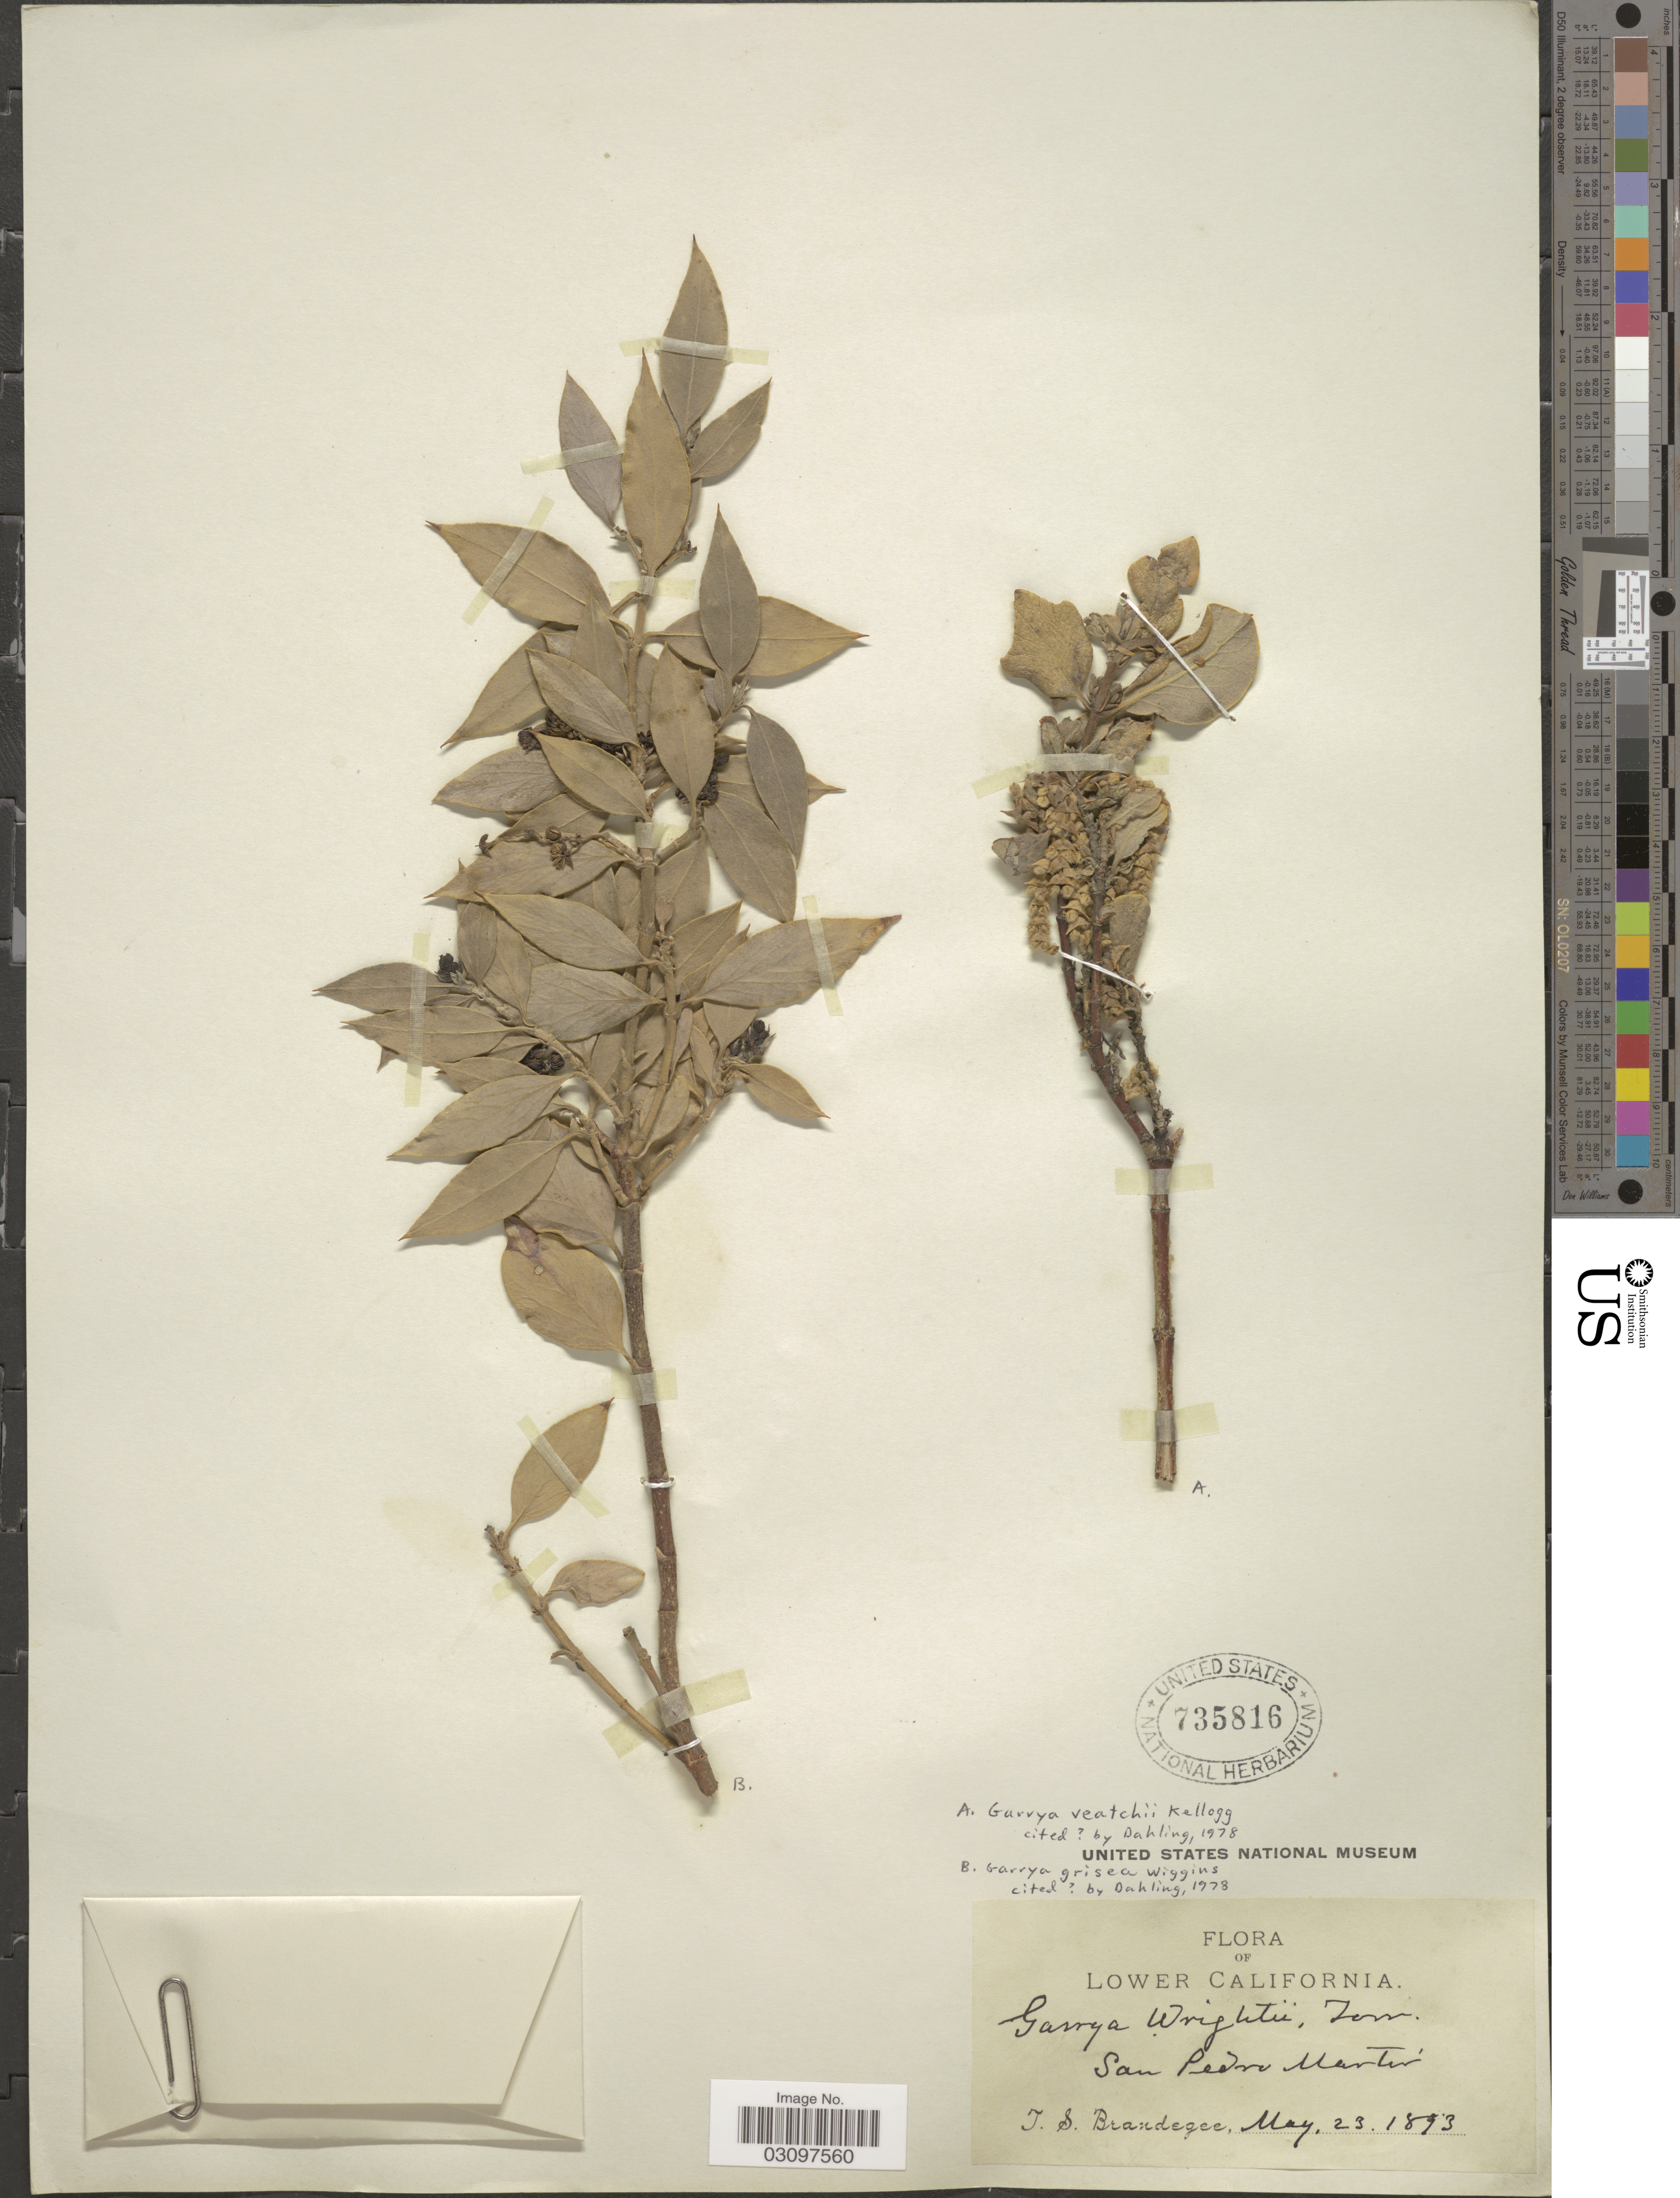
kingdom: Plantae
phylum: Tracheophyta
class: Magnoliopsida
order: Garryales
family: Garryaceae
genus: Garrya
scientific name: Garrya grisea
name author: Wiggins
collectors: T. S. Brandegee (herbarium)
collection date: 1893-05-23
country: Mexico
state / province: Baja California Norte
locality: Lower California. San Pedro Martir.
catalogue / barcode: US 735816